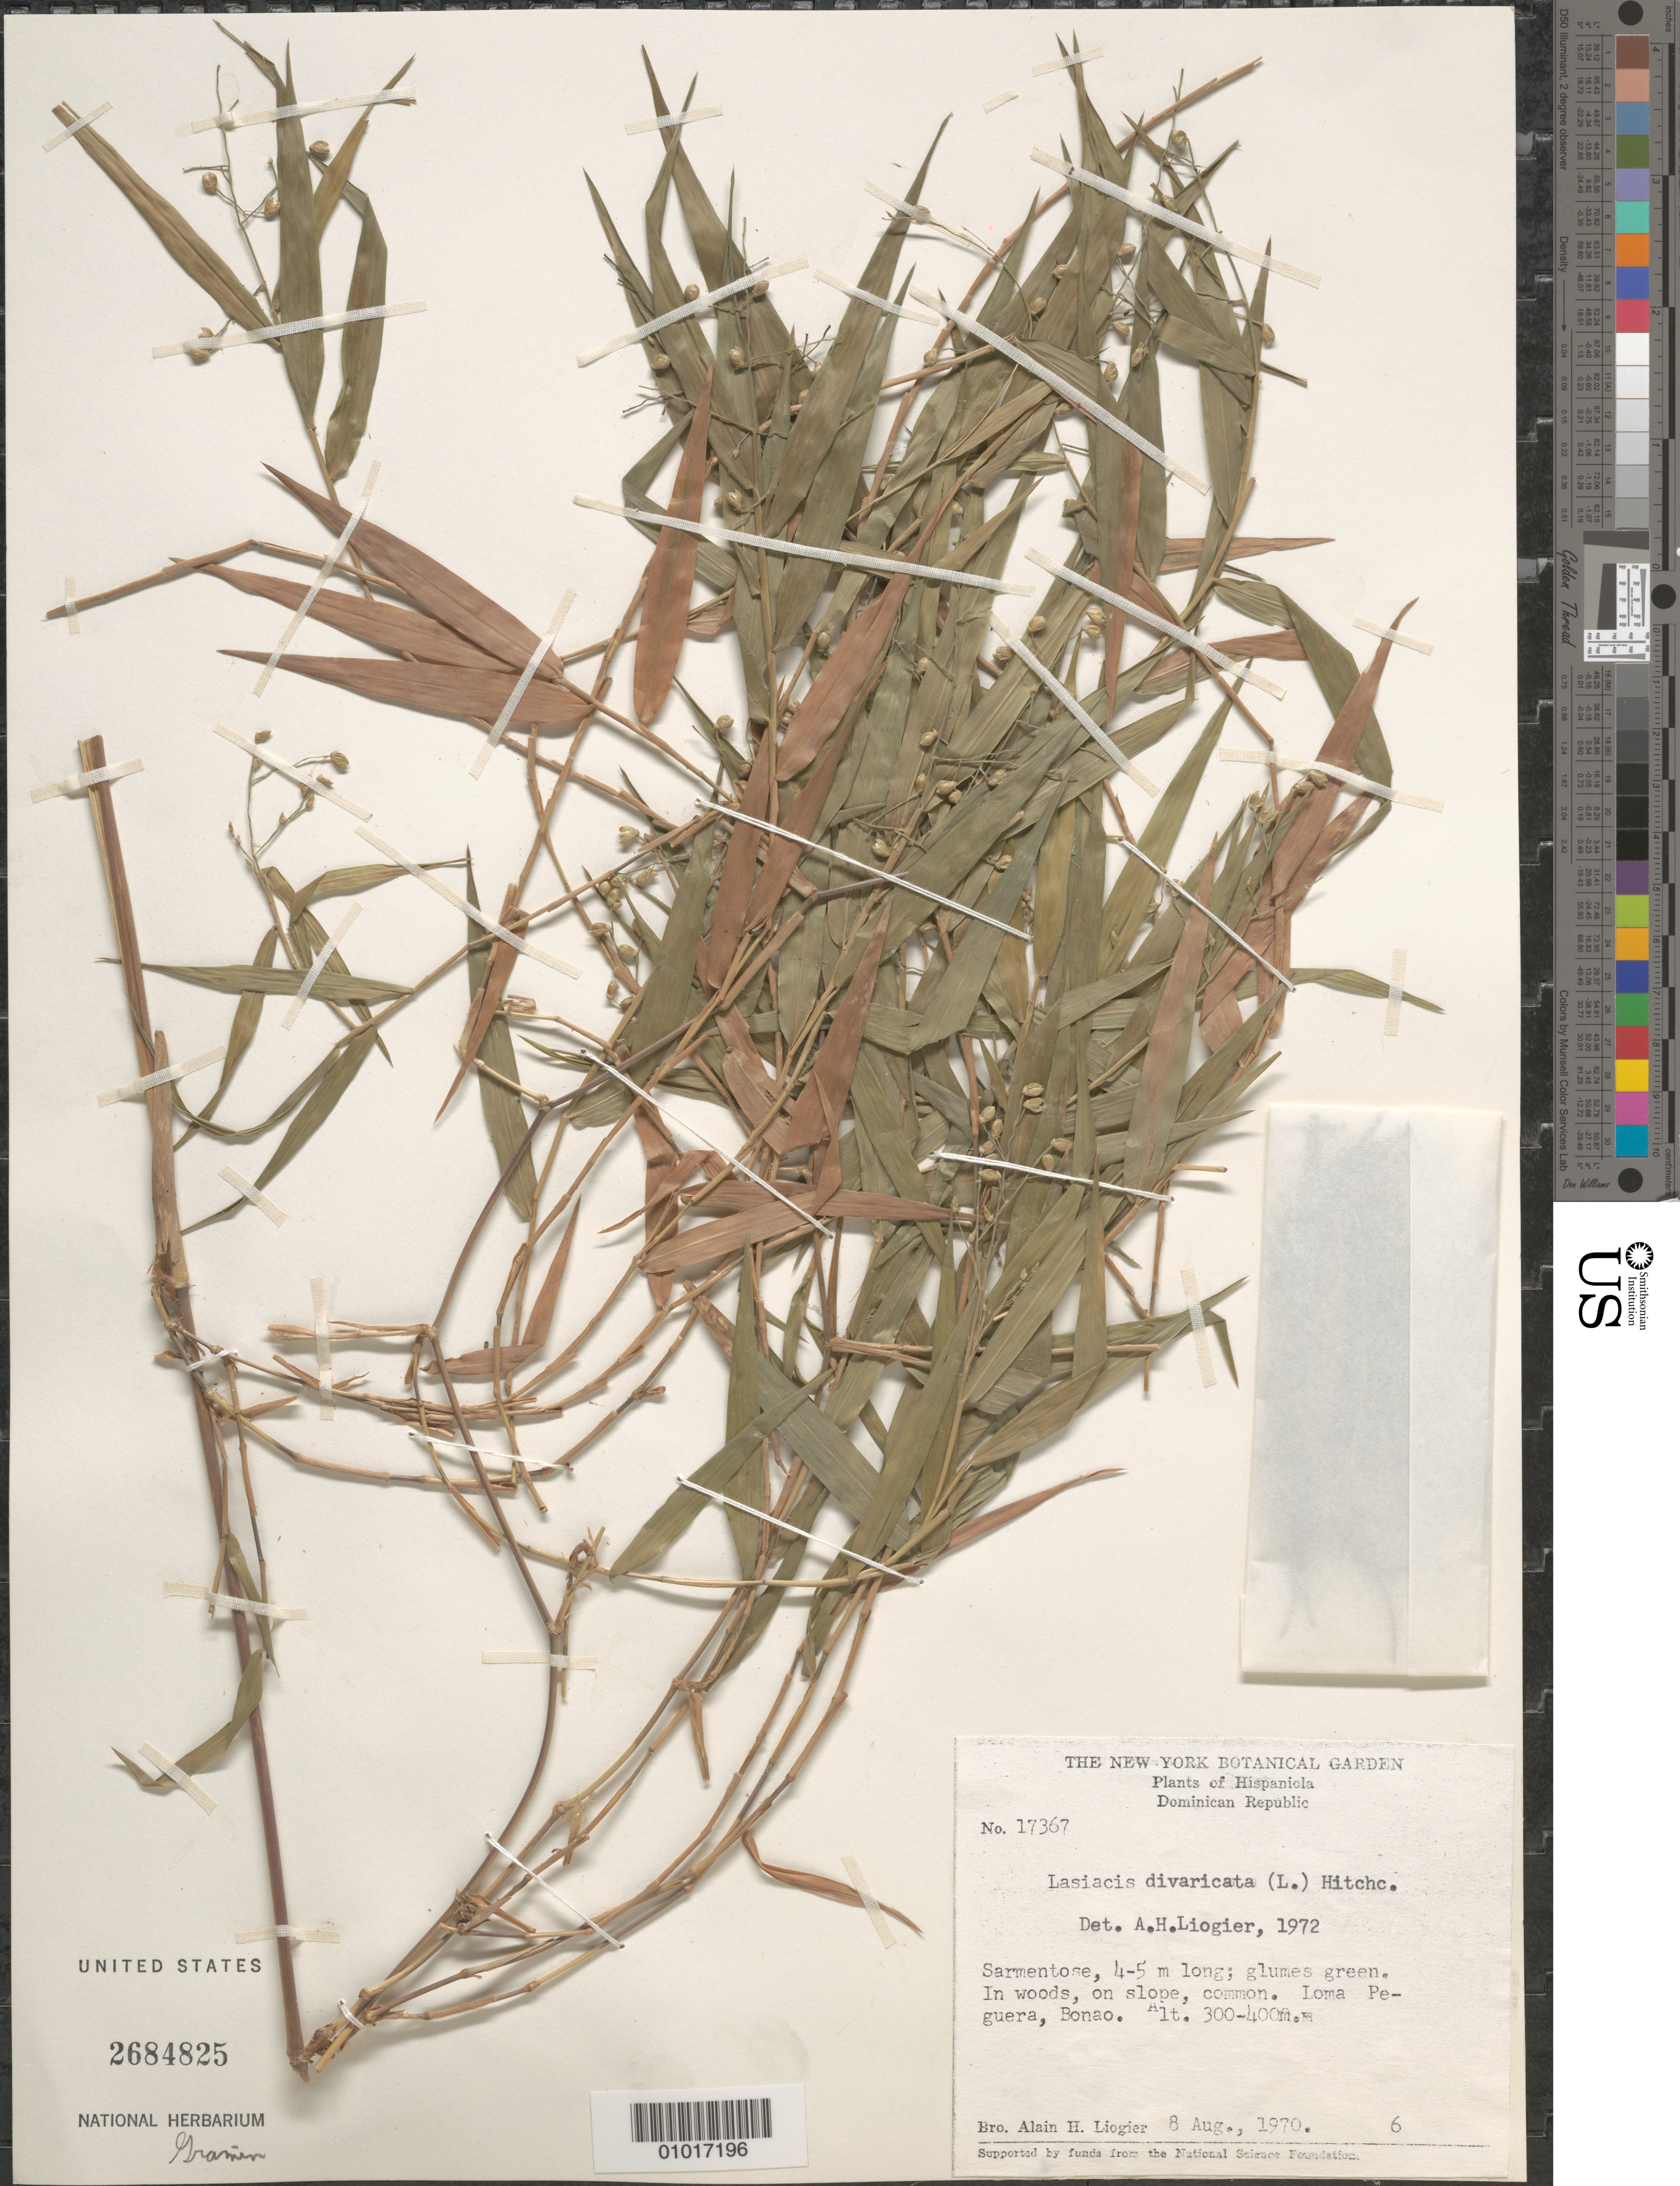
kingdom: Plantae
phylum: Tracheophyta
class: Liliopsida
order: Poales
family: Poaceae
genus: Lasiacis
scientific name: Lasiacis divaricata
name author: (L.) Hitchc.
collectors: A. H. Liogier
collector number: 17367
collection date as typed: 08 Aug 1970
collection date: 1970-08-08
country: Dominican Republic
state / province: Monseñor Nouel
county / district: Bonao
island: Hispaniola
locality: Loma Peguera, Bonao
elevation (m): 300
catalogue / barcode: US 2684825